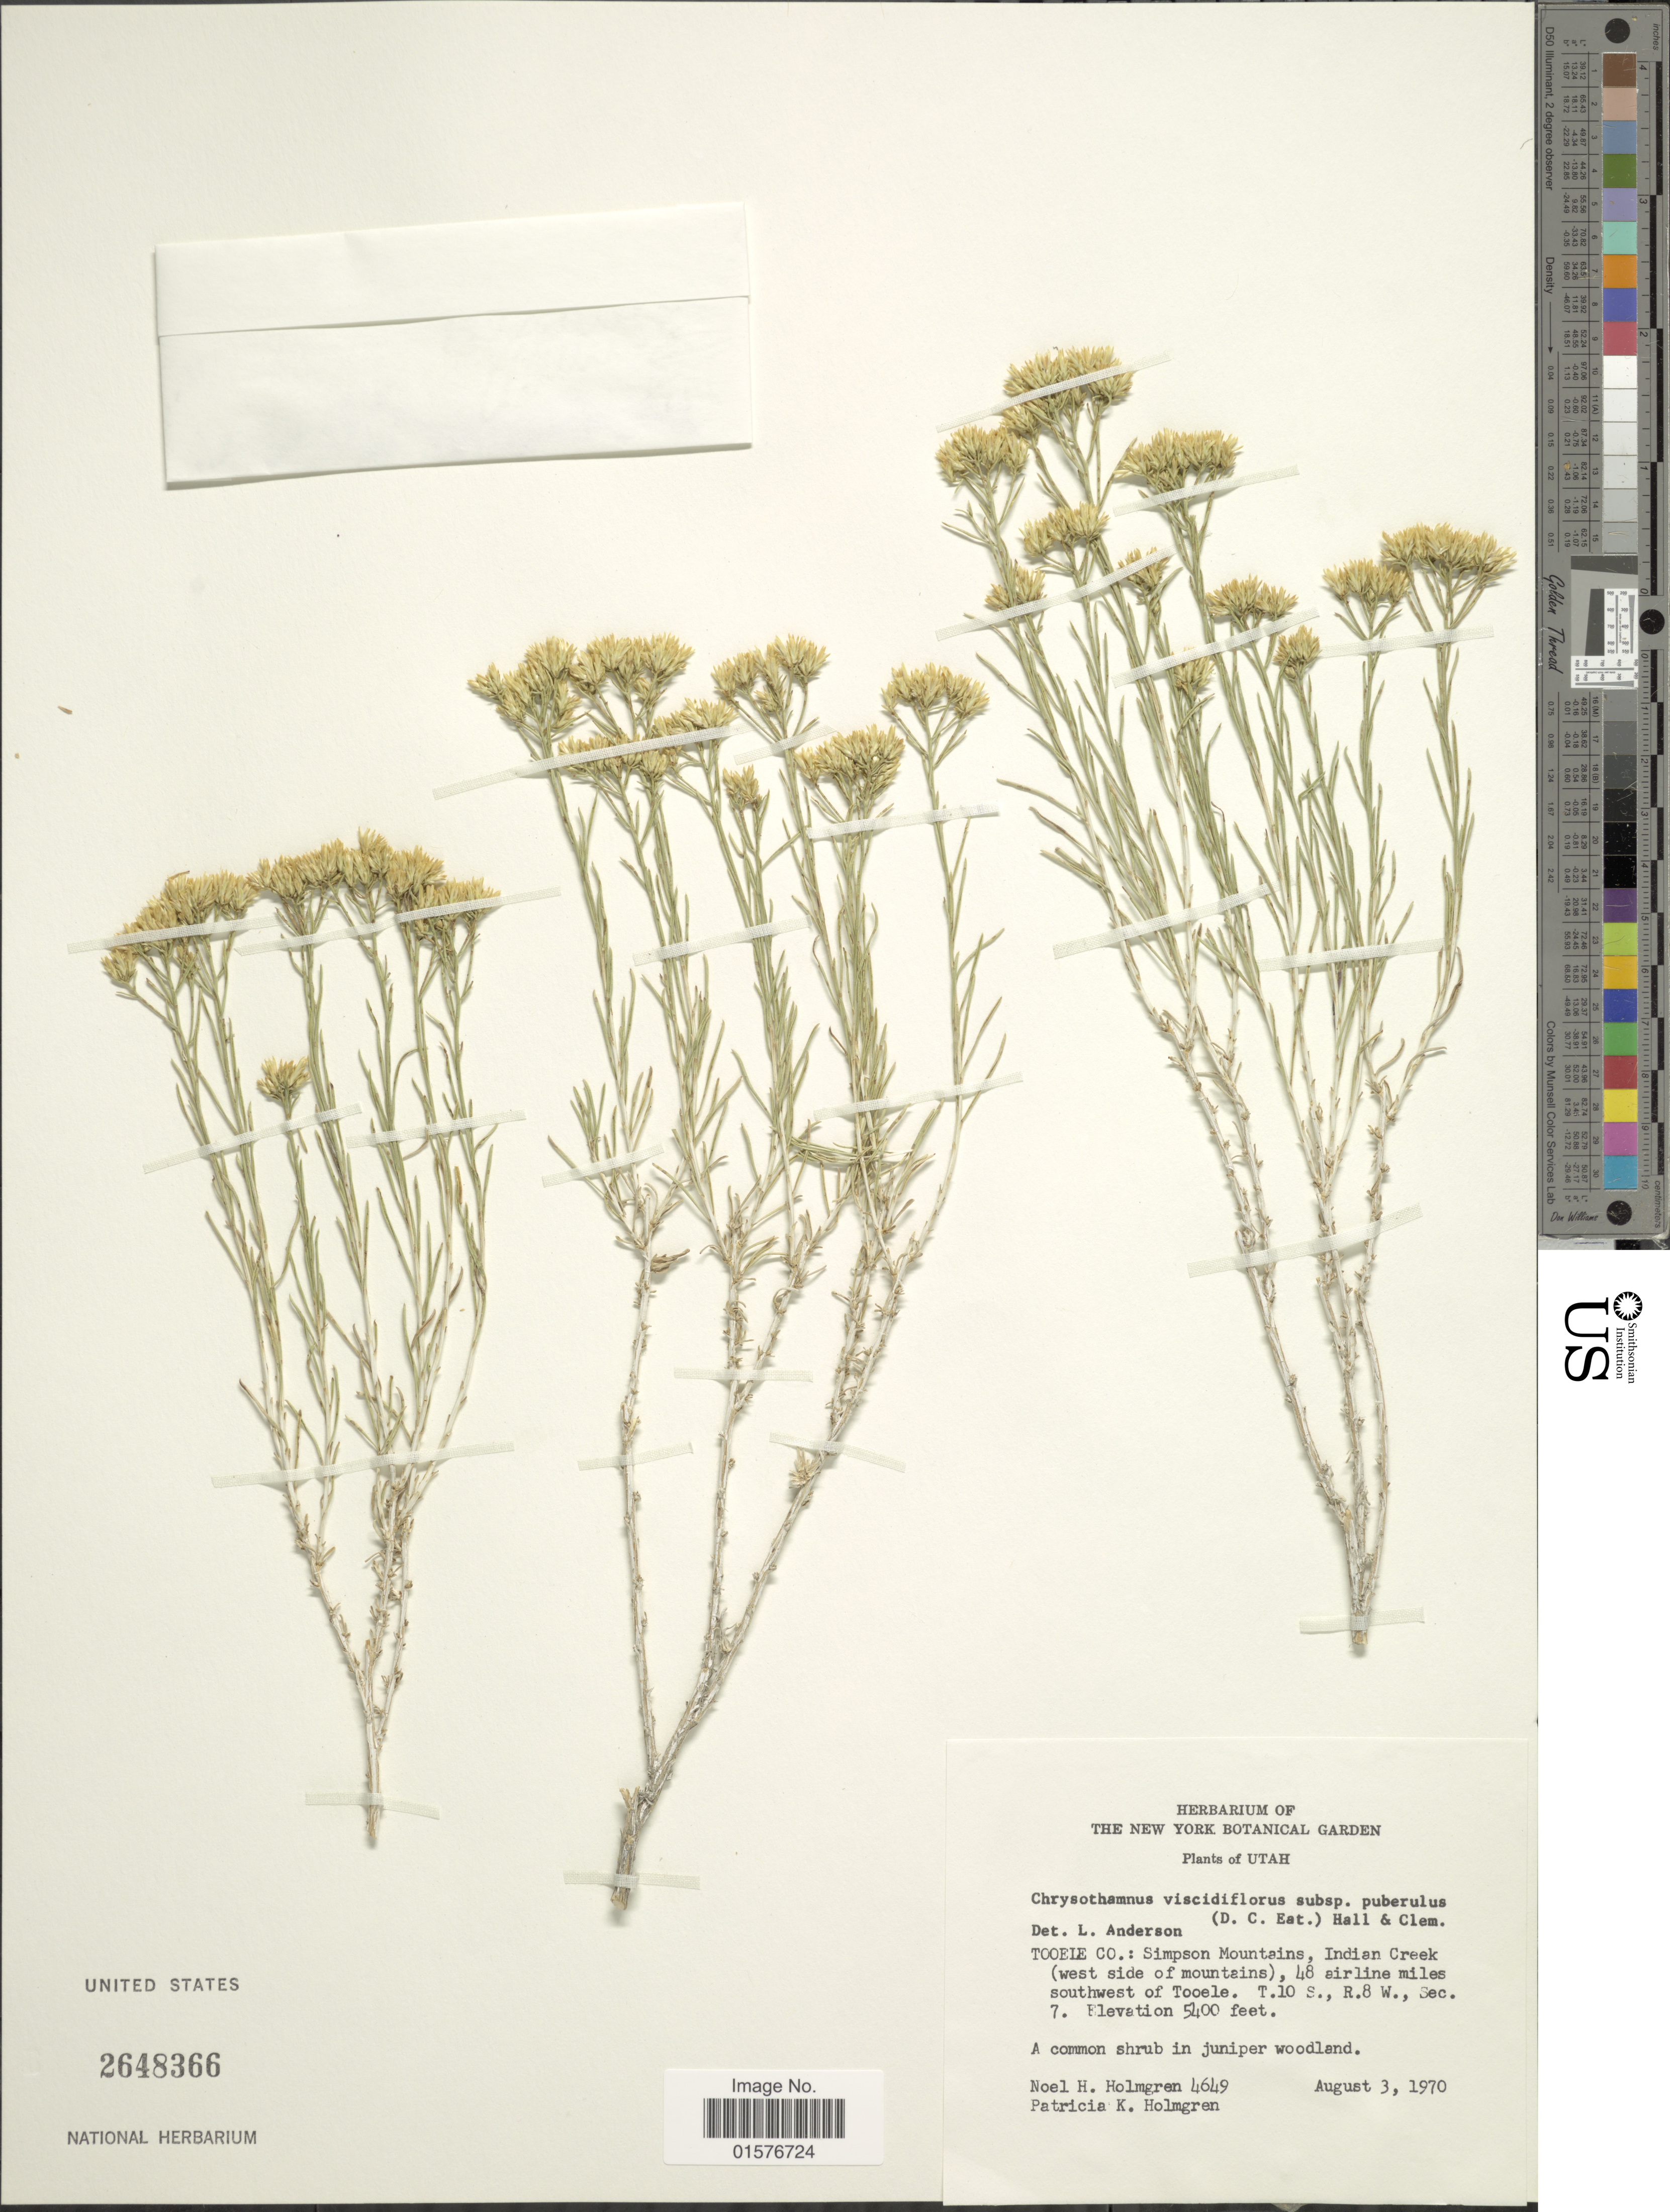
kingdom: Plantae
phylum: Tracheophyta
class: Magnoliopsida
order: Asterales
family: Asteraceae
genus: Chrysothamnus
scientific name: Chrysothamnus viscidiflorus subsp. puberulus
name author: (D.C. Eaton) H.M. Hall & Clem.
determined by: Urbatsch, Lowell E., Curator (LSU), Louisiana State University (UNITED STATES)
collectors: N. H. Holmgren & P. K. Holmgren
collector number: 4649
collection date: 1970-08-03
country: United States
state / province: Utah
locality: Tooele Co.: Simpson Mountains, Indian Creek (west side of Tooele. T.10S., R.8W., Sec. 7.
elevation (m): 1646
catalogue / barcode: US 2648366